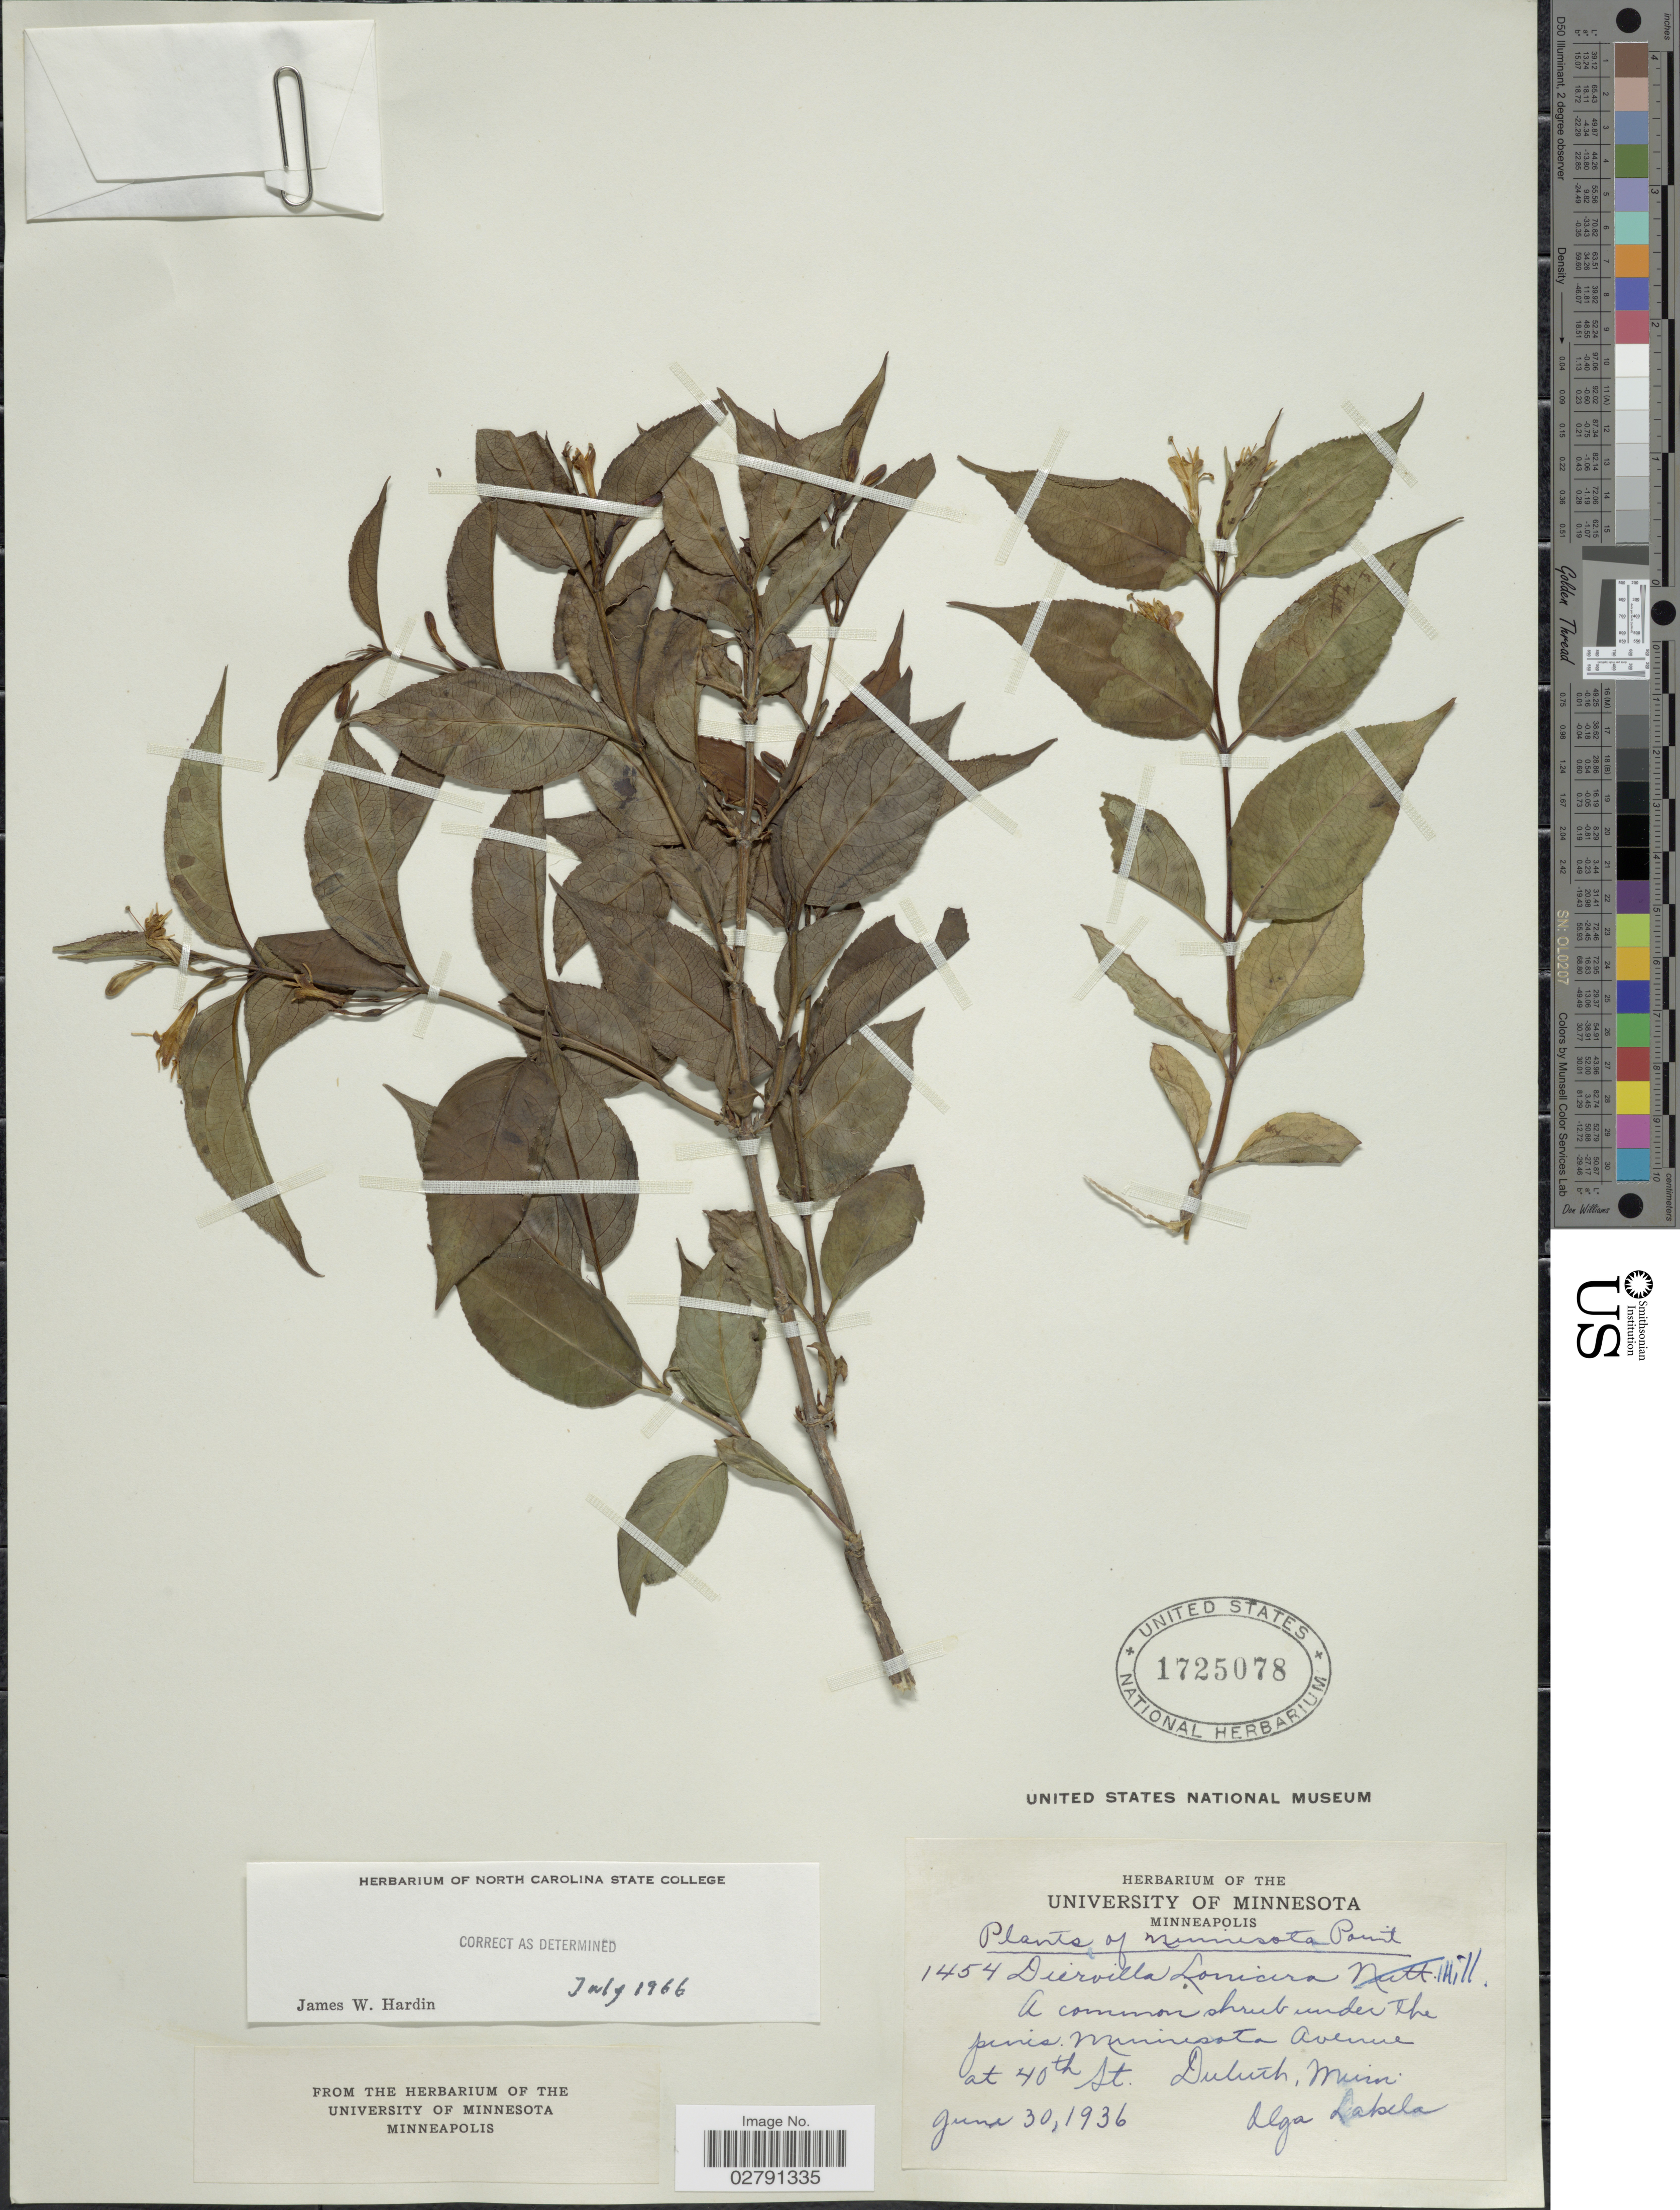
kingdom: Plantae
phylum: Tracheophyta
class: Magnoliopsida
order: Dipsacales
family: Caprifoliaceae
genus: Diervilla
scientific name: Diervilla lonicera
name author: Mill.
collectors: O. K. Lakela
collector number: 1454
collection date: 1936-06-30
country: United States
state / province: Minnesota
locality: Minnesota Avenue at 40th St. Duluth.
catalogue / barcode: US 1725078